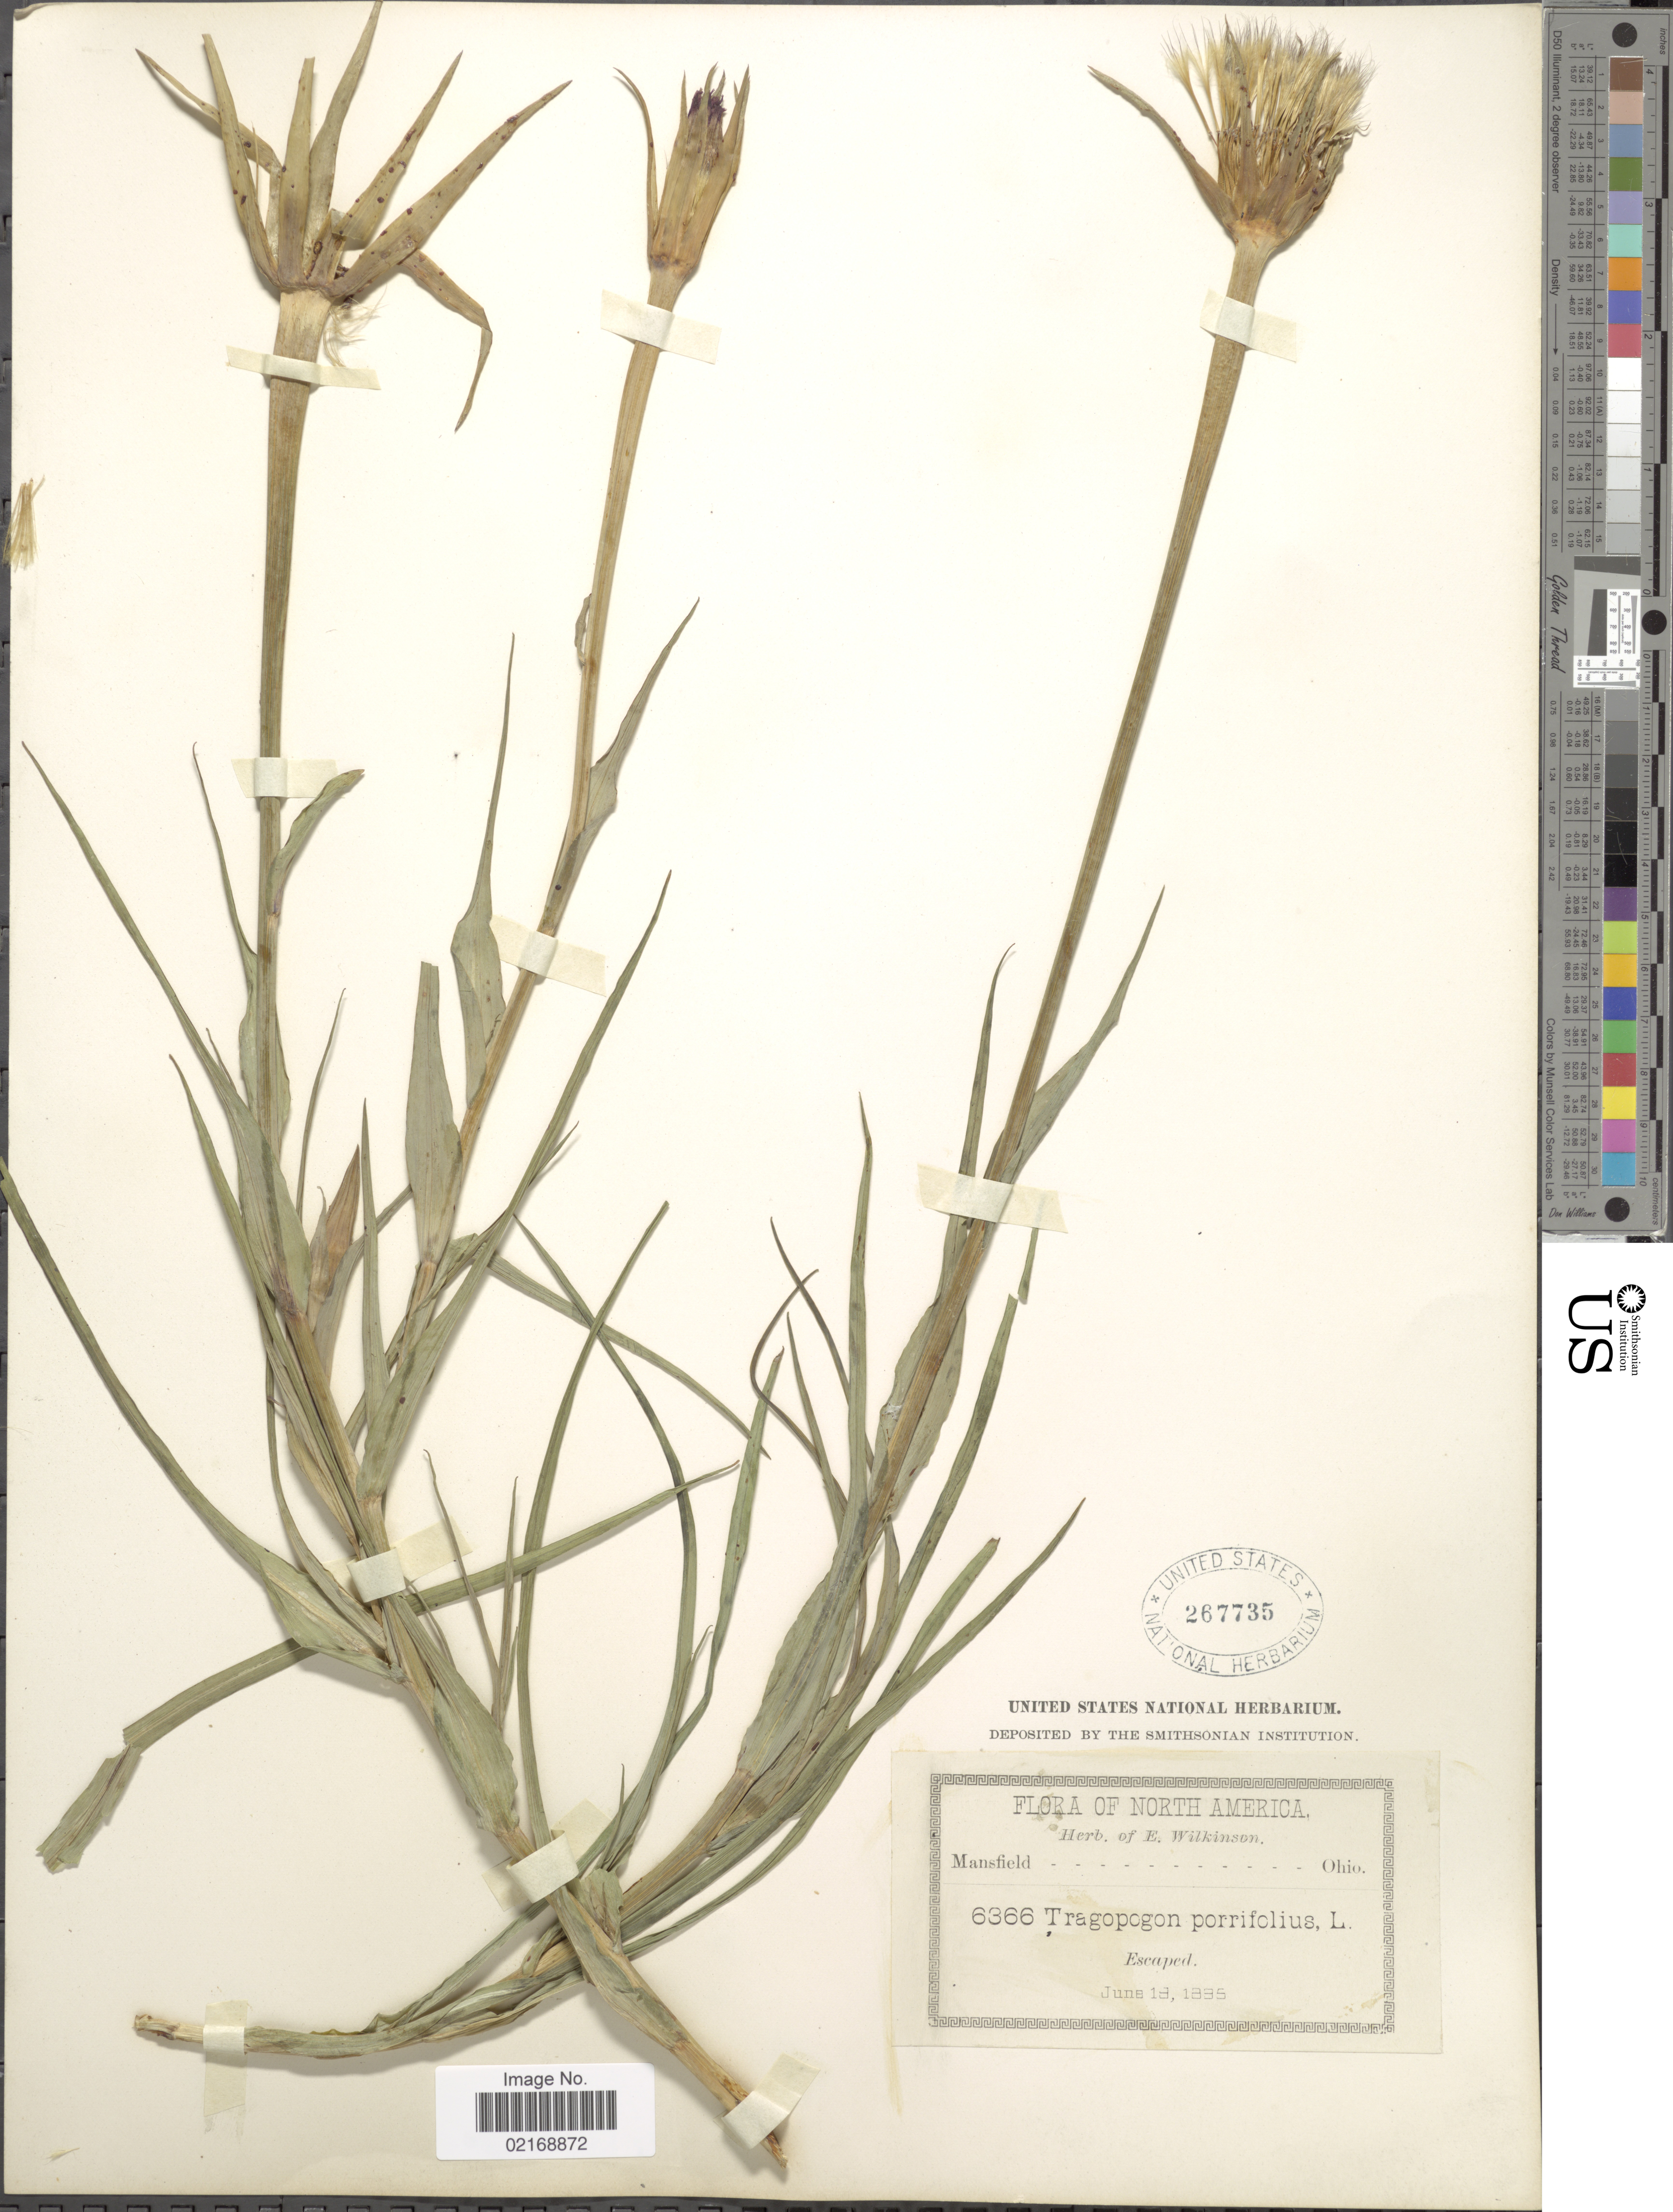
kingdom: Plantae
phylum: Tracheophyta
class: Magnoliopsida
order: Asterales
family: Asteraceae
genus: Tragopogon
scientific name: Tragopogon porrifolius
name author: L.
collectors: ex herb. E. Wilkinson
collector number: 6366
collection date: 1885-06-18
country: United States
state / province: Ohio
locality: Mansfield. Escaped [unsure placement]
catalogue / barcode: US 267735